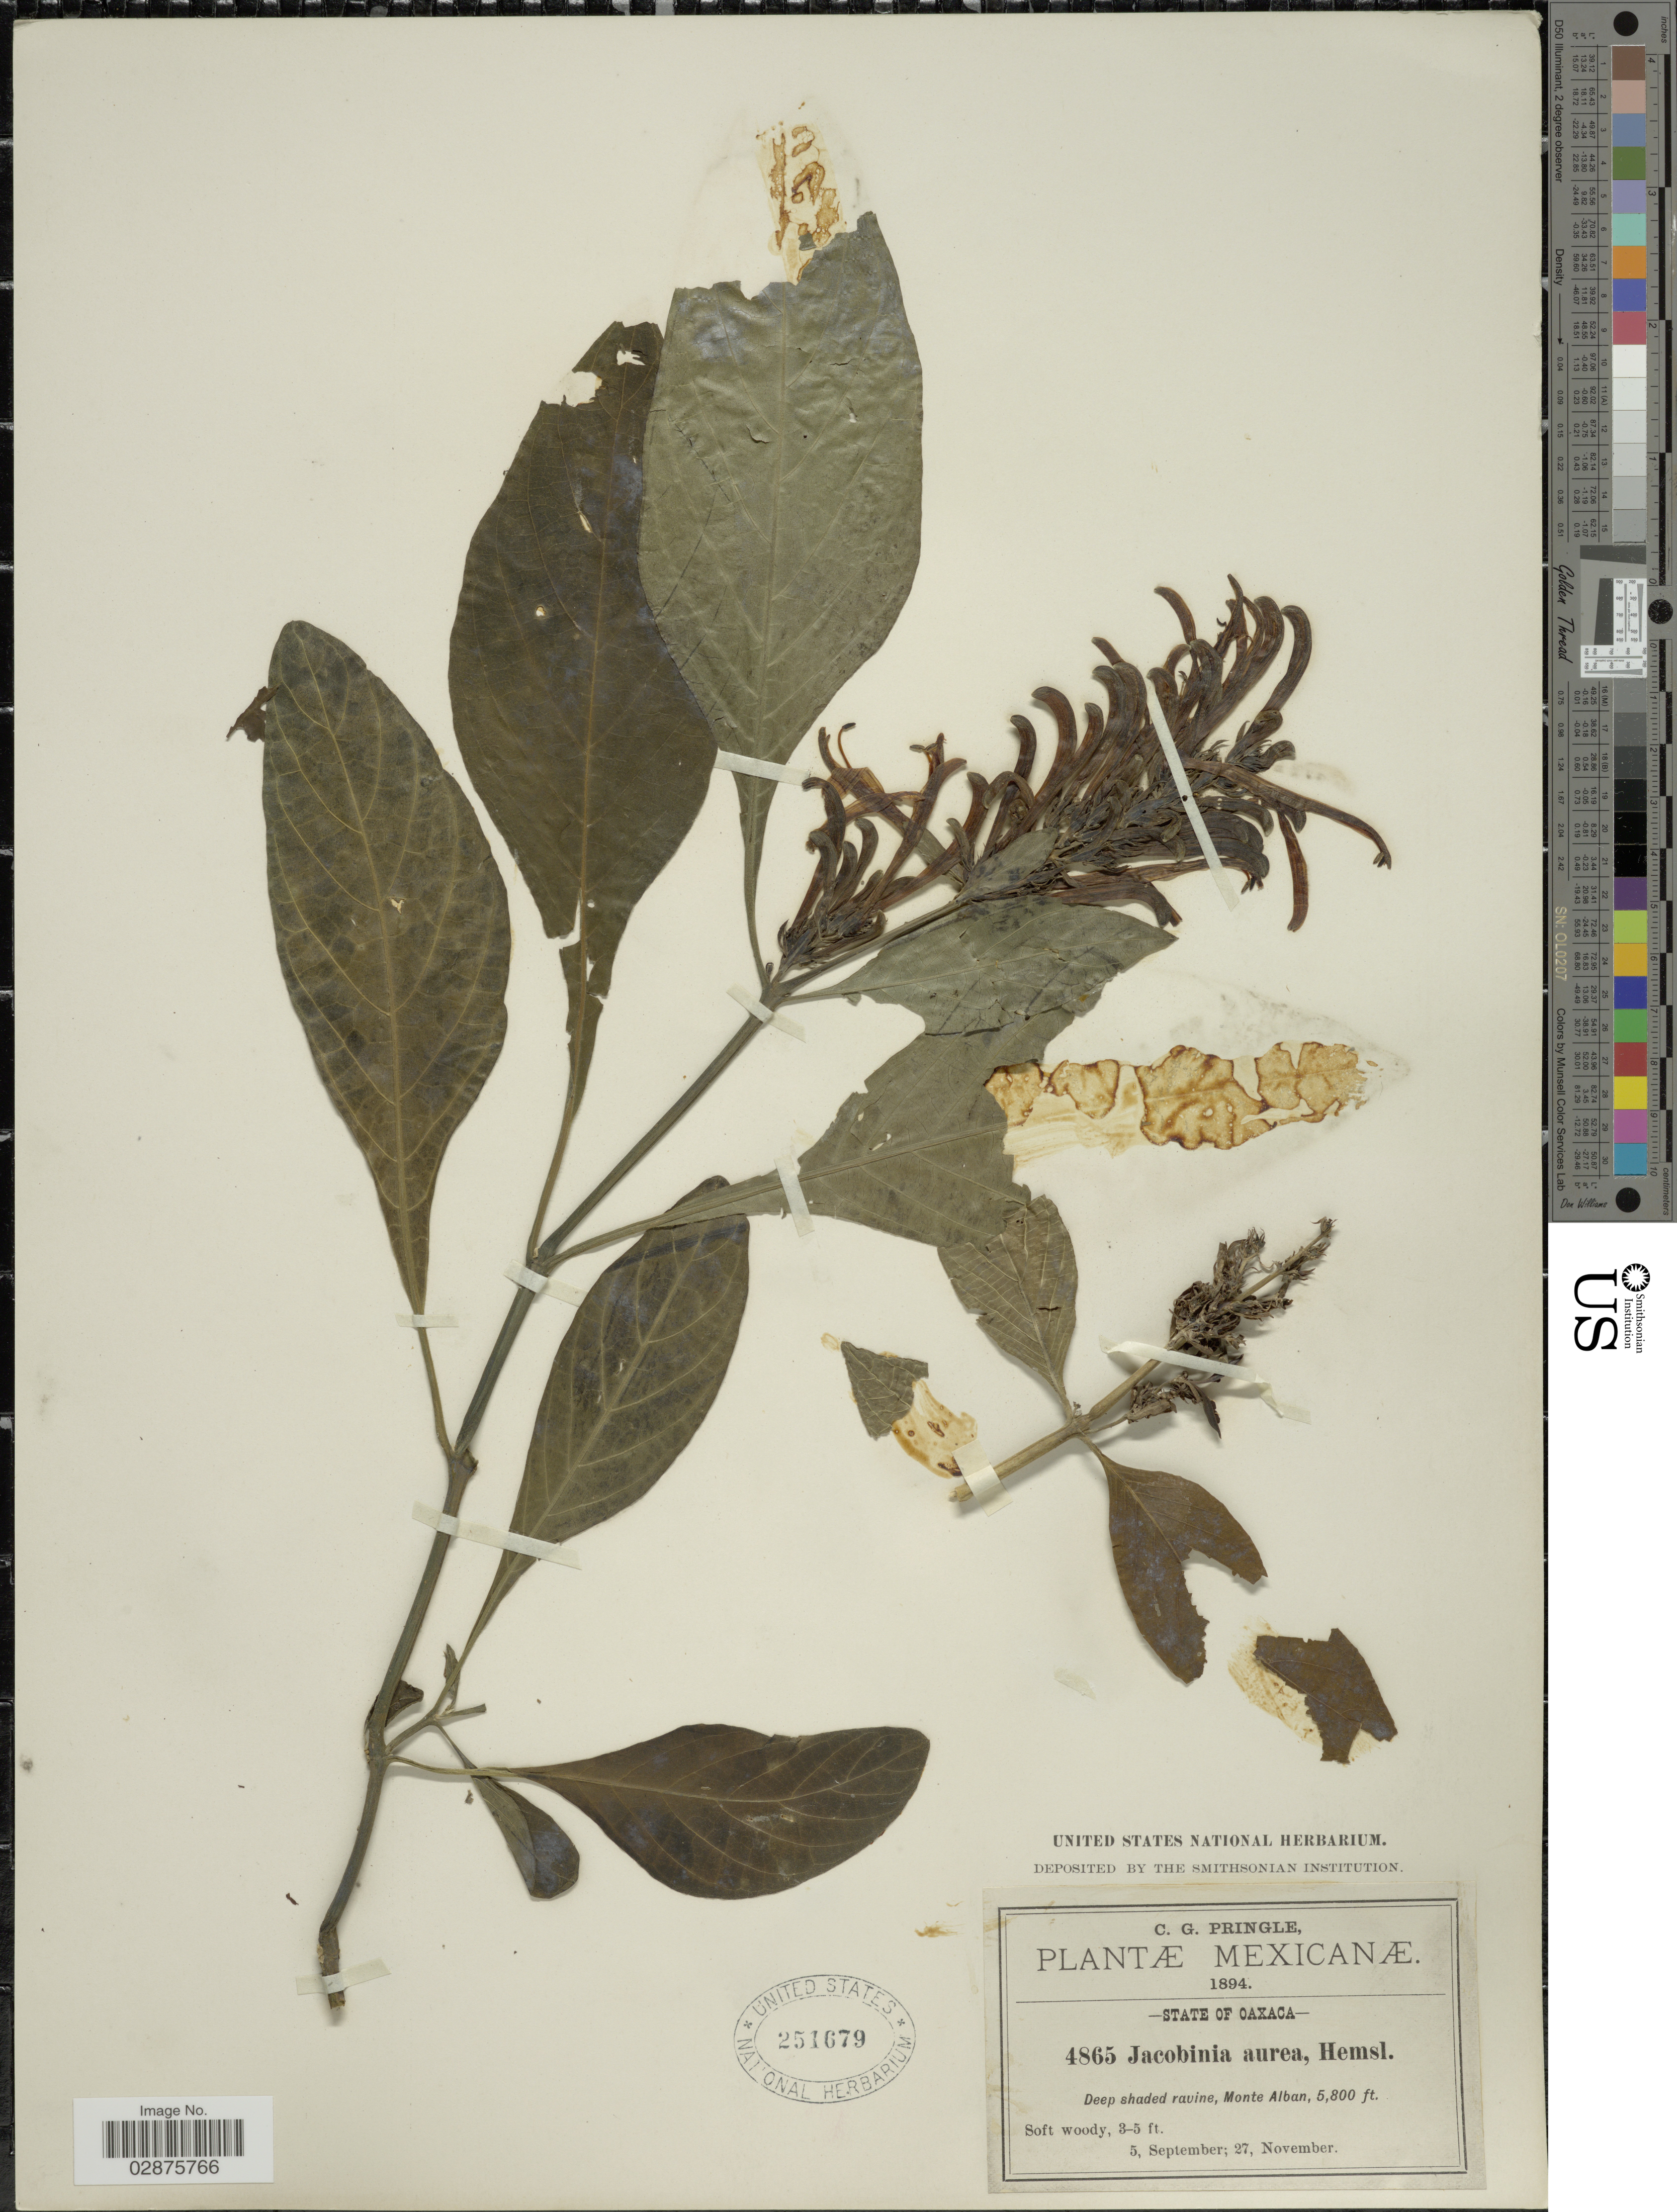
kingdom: Plantae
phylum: Tracheophyta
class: Magnoliopsida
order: Lamiales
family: Acanthaceae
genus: Justicia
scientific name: Justicia aurea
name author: Schltdl.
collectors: C. G. Pringle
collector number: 4865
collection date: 1894-09-05/1894-11-27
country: Mexico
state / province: Oaxaca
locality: Deep shaded ravine, Monte Alban.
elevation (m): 1768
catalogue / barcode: US 251679